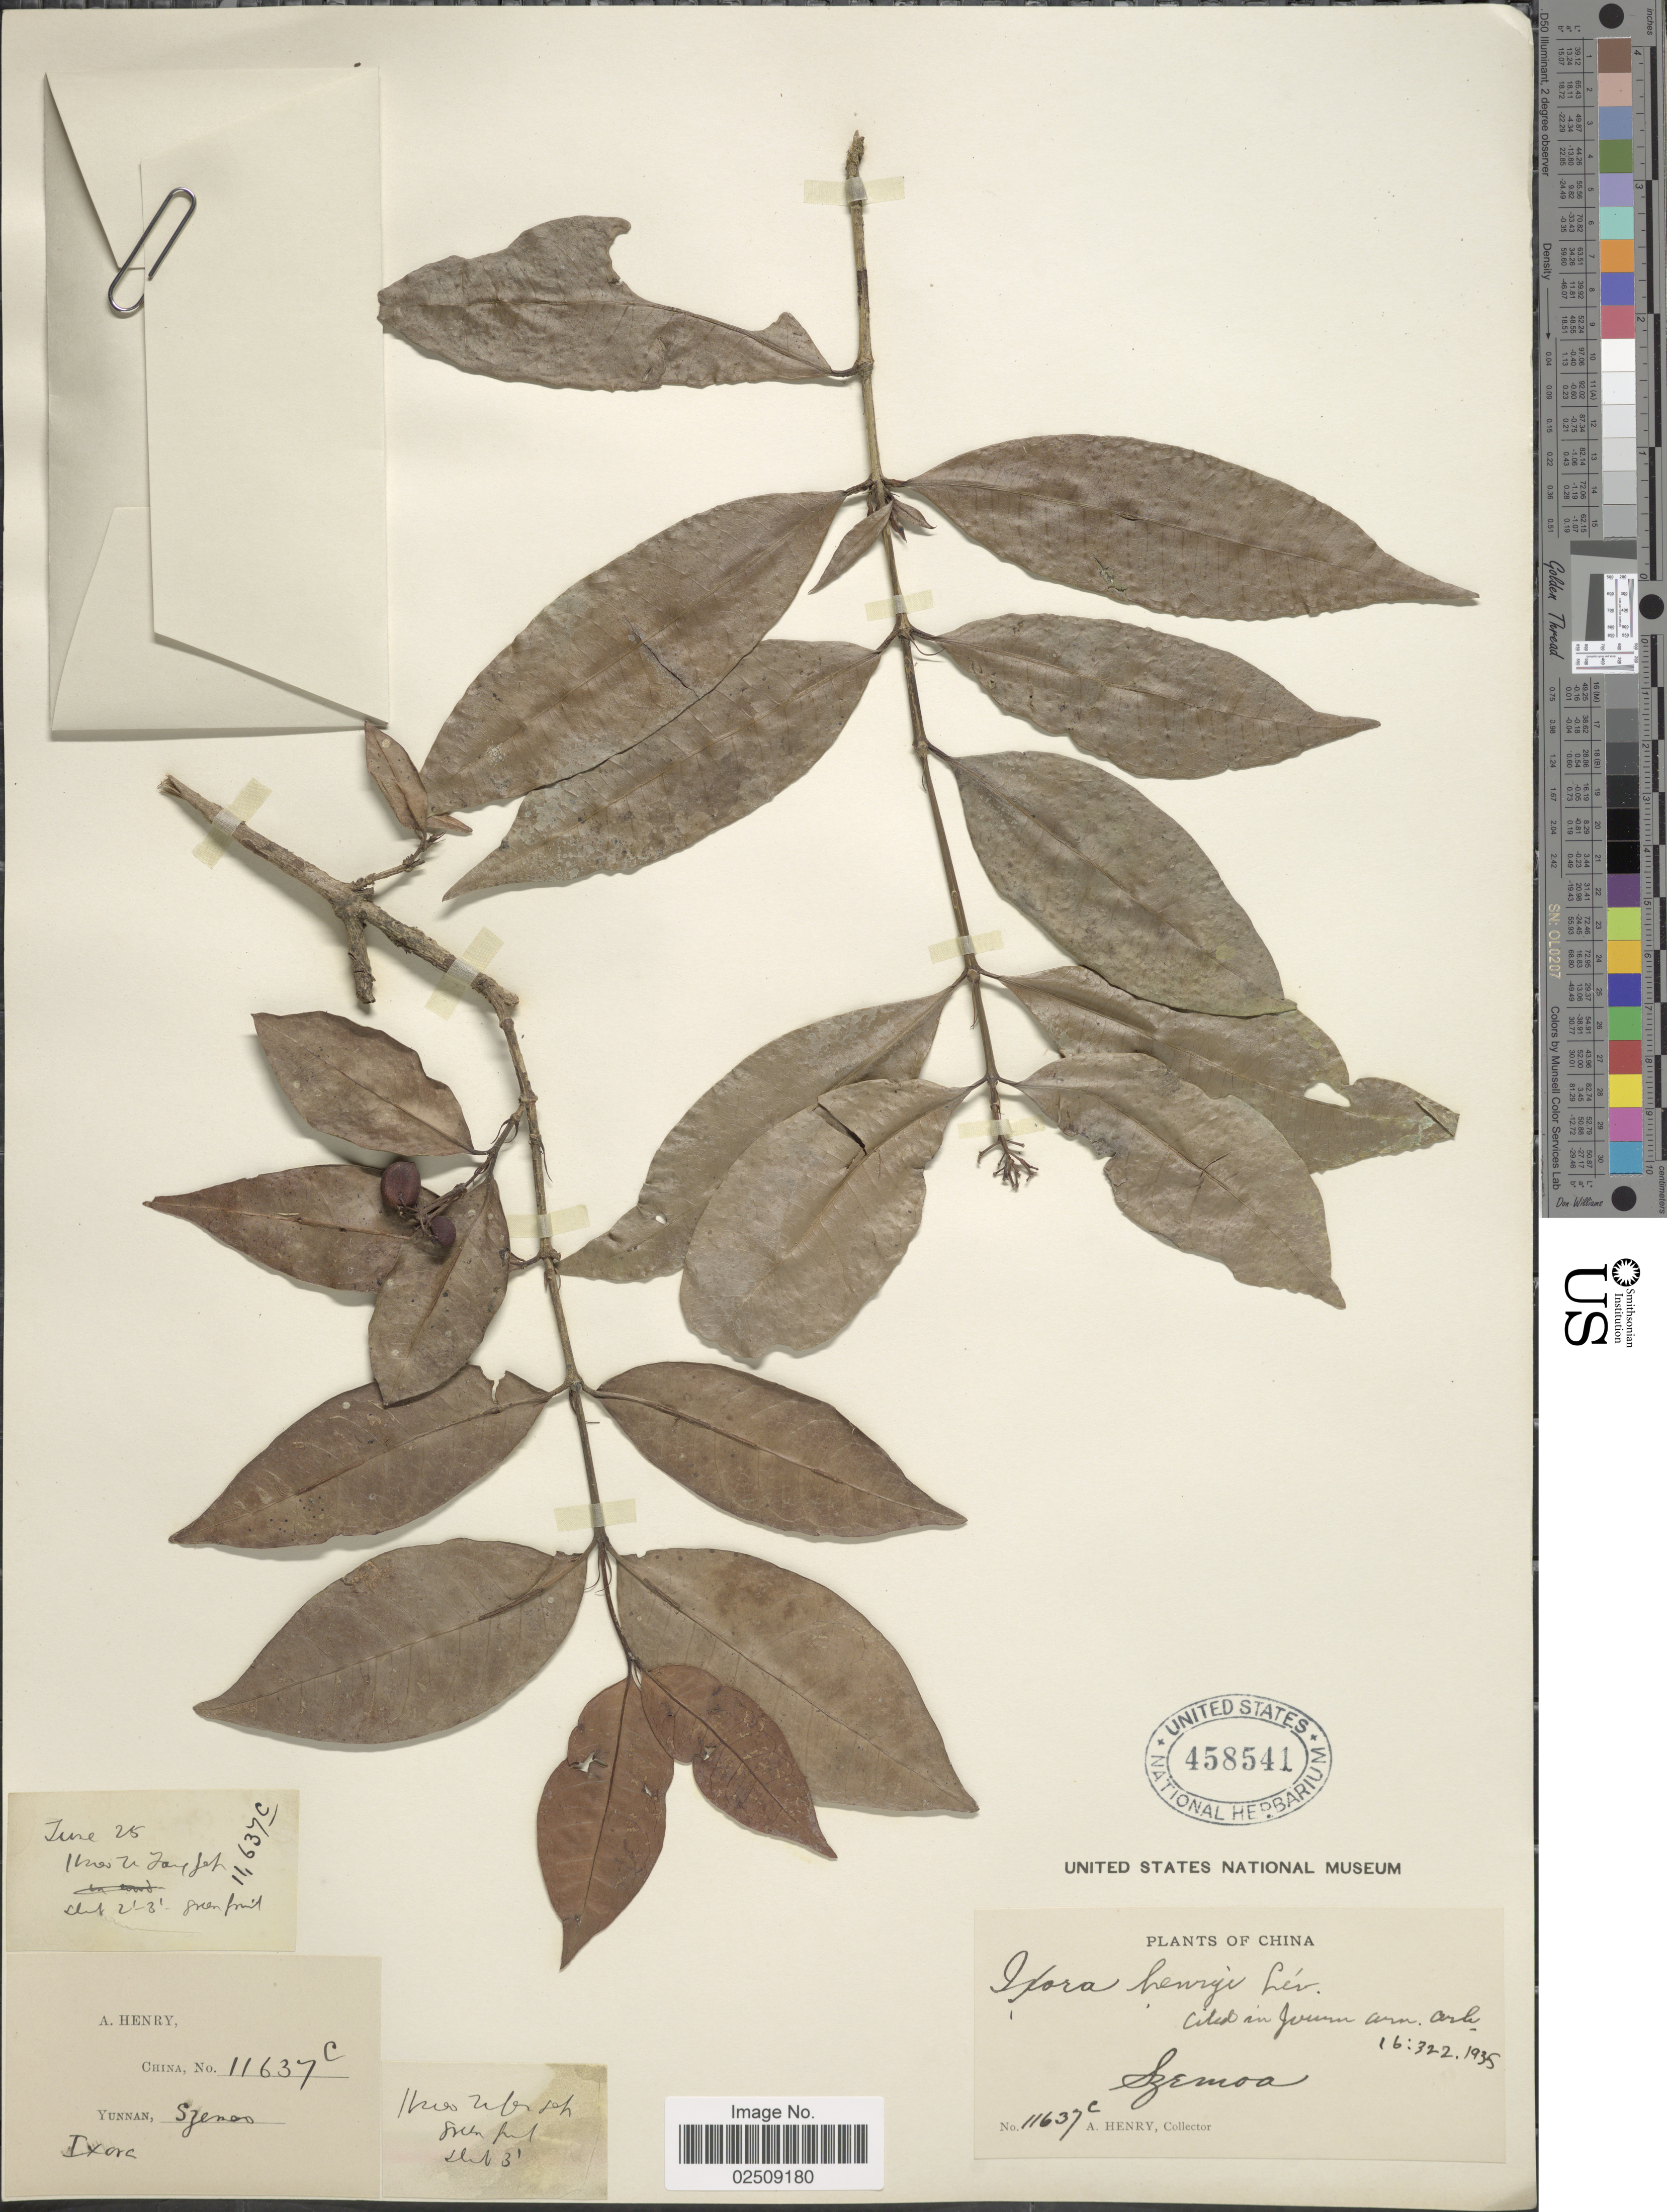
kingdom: Plantae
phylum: Tracheophyta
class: Magnoliopsida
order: Gentianales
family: Rubiaceae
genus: Ixora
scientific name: Ixora henryi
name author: H. Lév.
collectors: A. Henry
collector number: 11637 C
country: China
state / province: Yunnan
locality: Szemoa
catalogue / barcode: US 458541